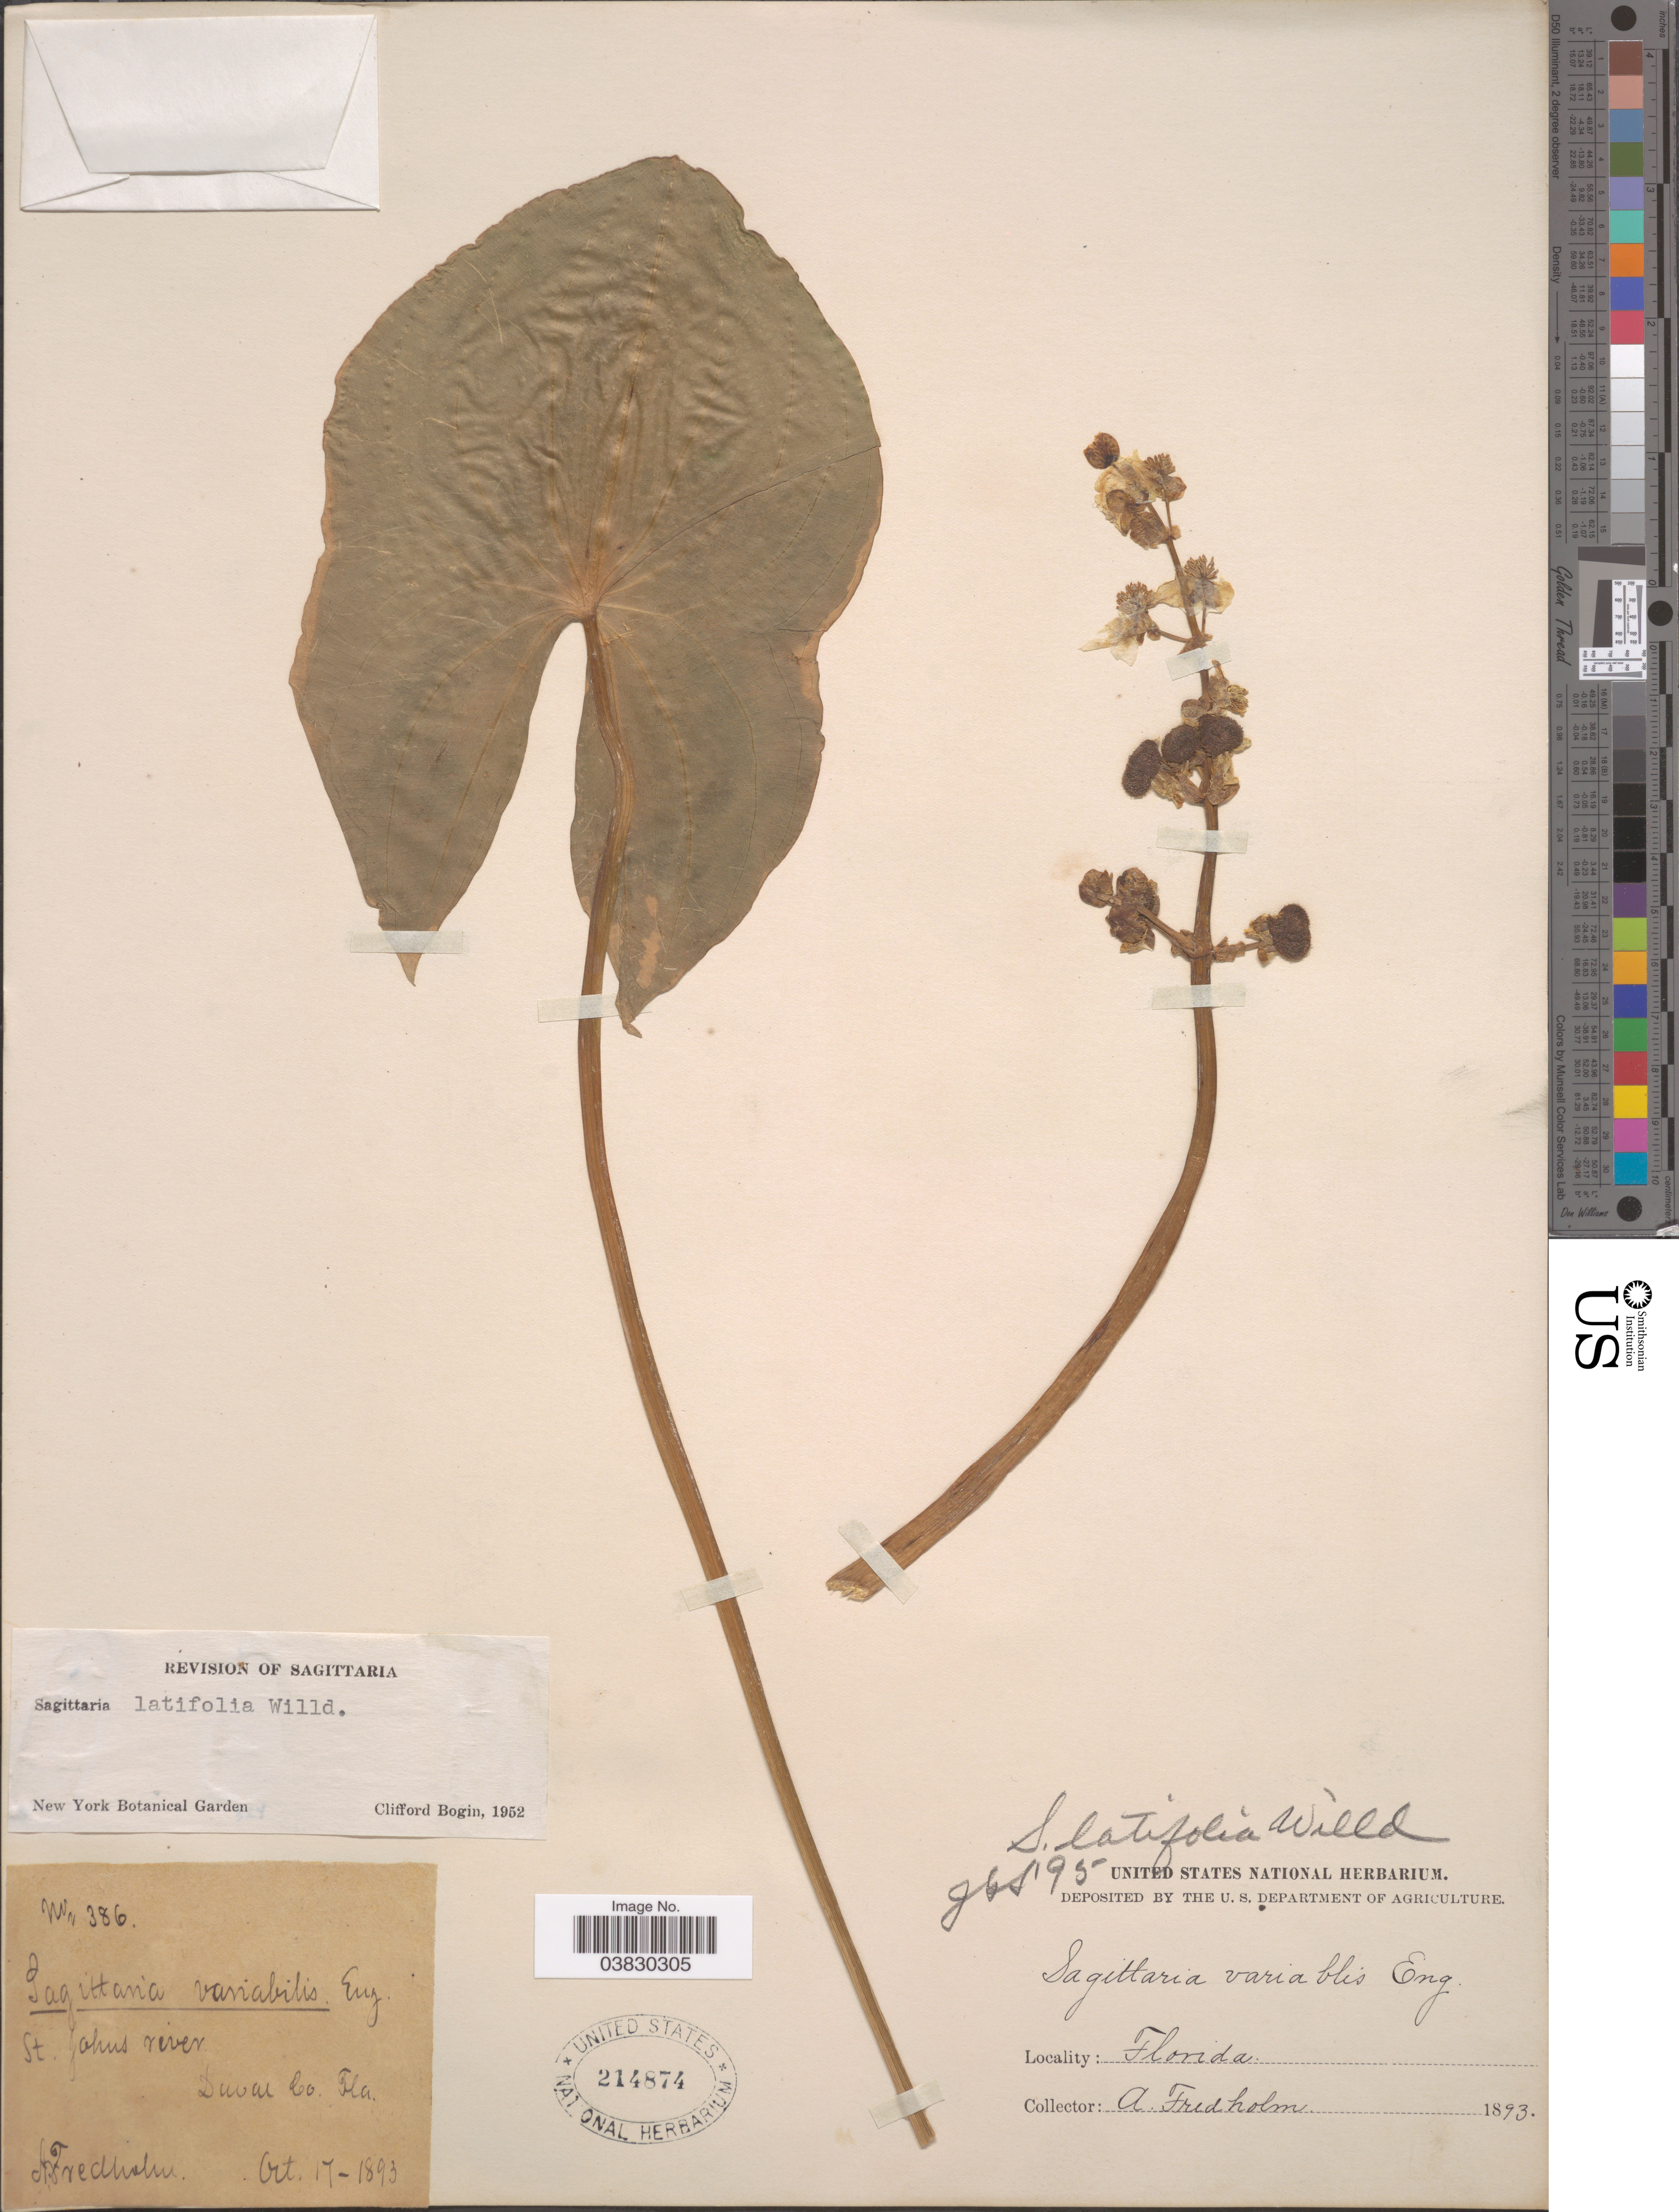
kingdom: Plantae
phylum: Tracheophyta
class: Liliopsida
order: Alismatales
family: Alismataceae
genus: Sagittaria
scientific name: Sagittaria latifolia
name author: Willd.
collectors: A. Fredholm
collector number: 386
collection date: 1893-10-17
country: United States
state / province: Florida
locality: St. Johns river. Duval Do.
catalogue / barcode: US 214874